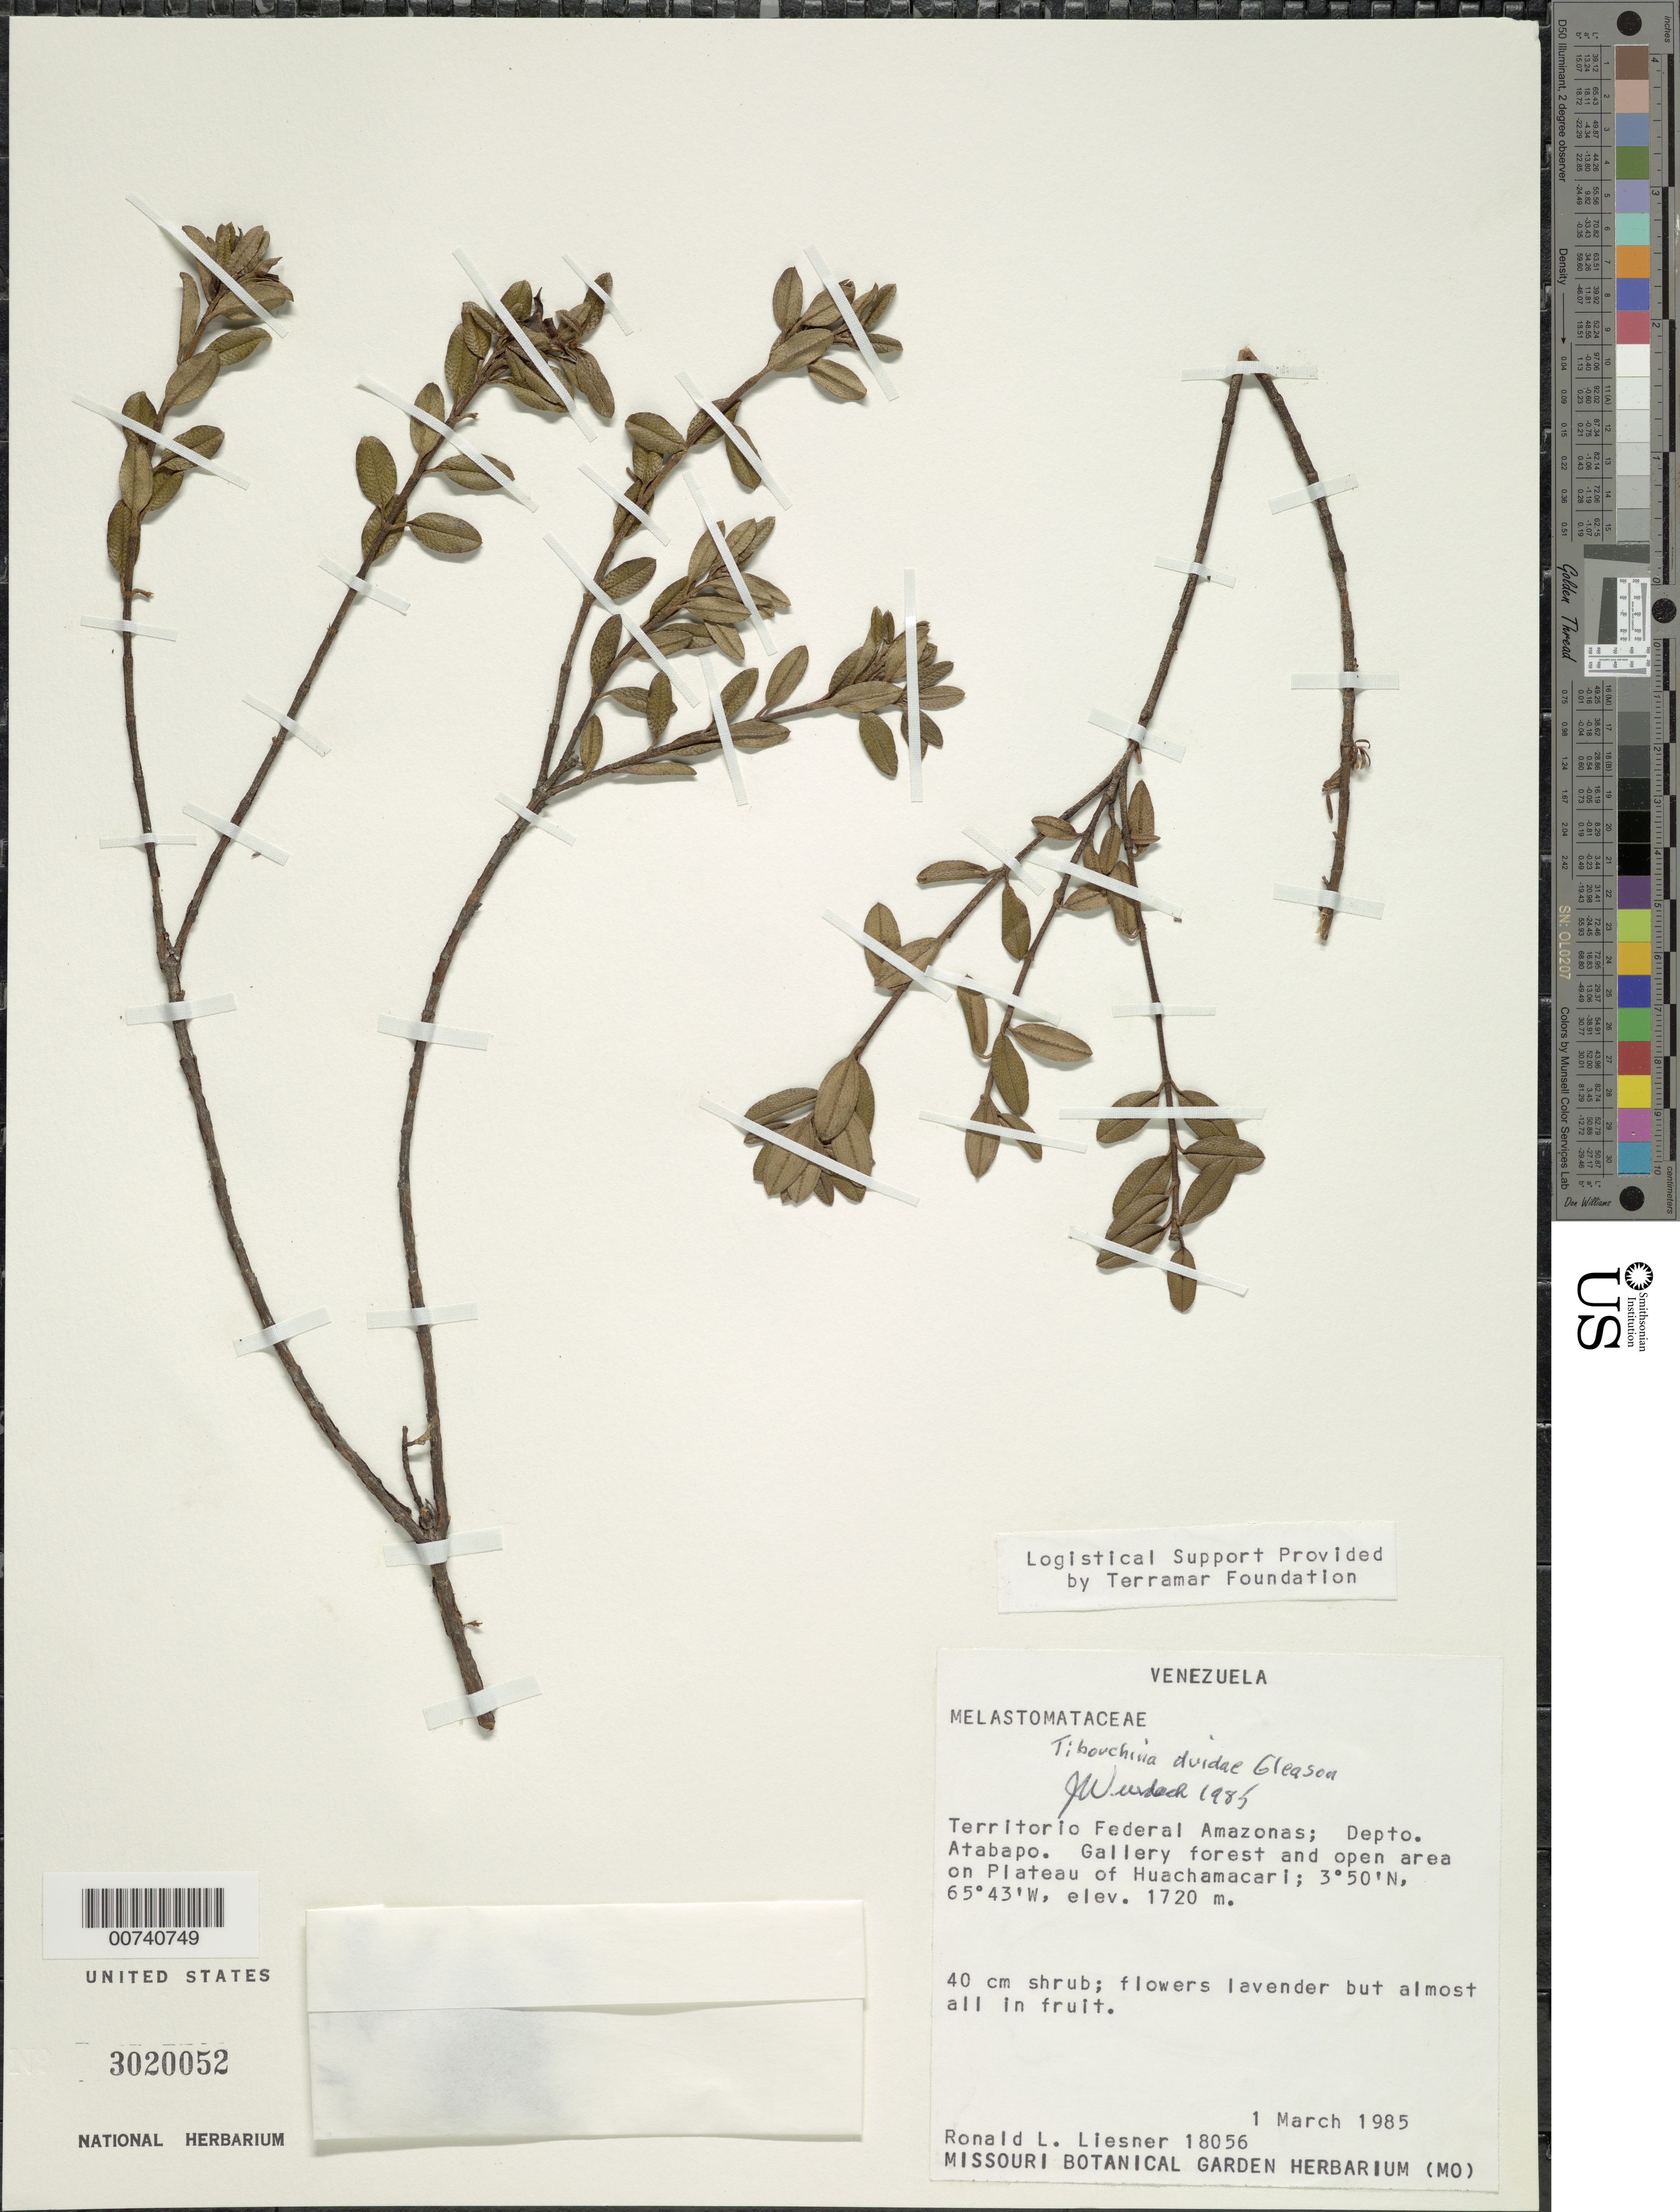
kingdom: Plantae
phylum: Tracheophyta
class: Magnoliopsida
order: Myrtales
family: Melastomataceae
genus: Tibouchina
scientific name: Tibouchina duidae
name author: Gleason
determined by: Wurdack, John J., (US), US (UNITED STATES)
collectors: R. L. Liesner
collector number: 18056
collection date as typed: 1-Mar-85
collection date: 1985-03-01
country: Venezuela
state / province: Amazonas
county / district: Atabapo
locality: Huachamacari Plateau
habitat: Gallery forest and open area on plateau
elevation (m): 1720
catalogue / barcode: US 3020052